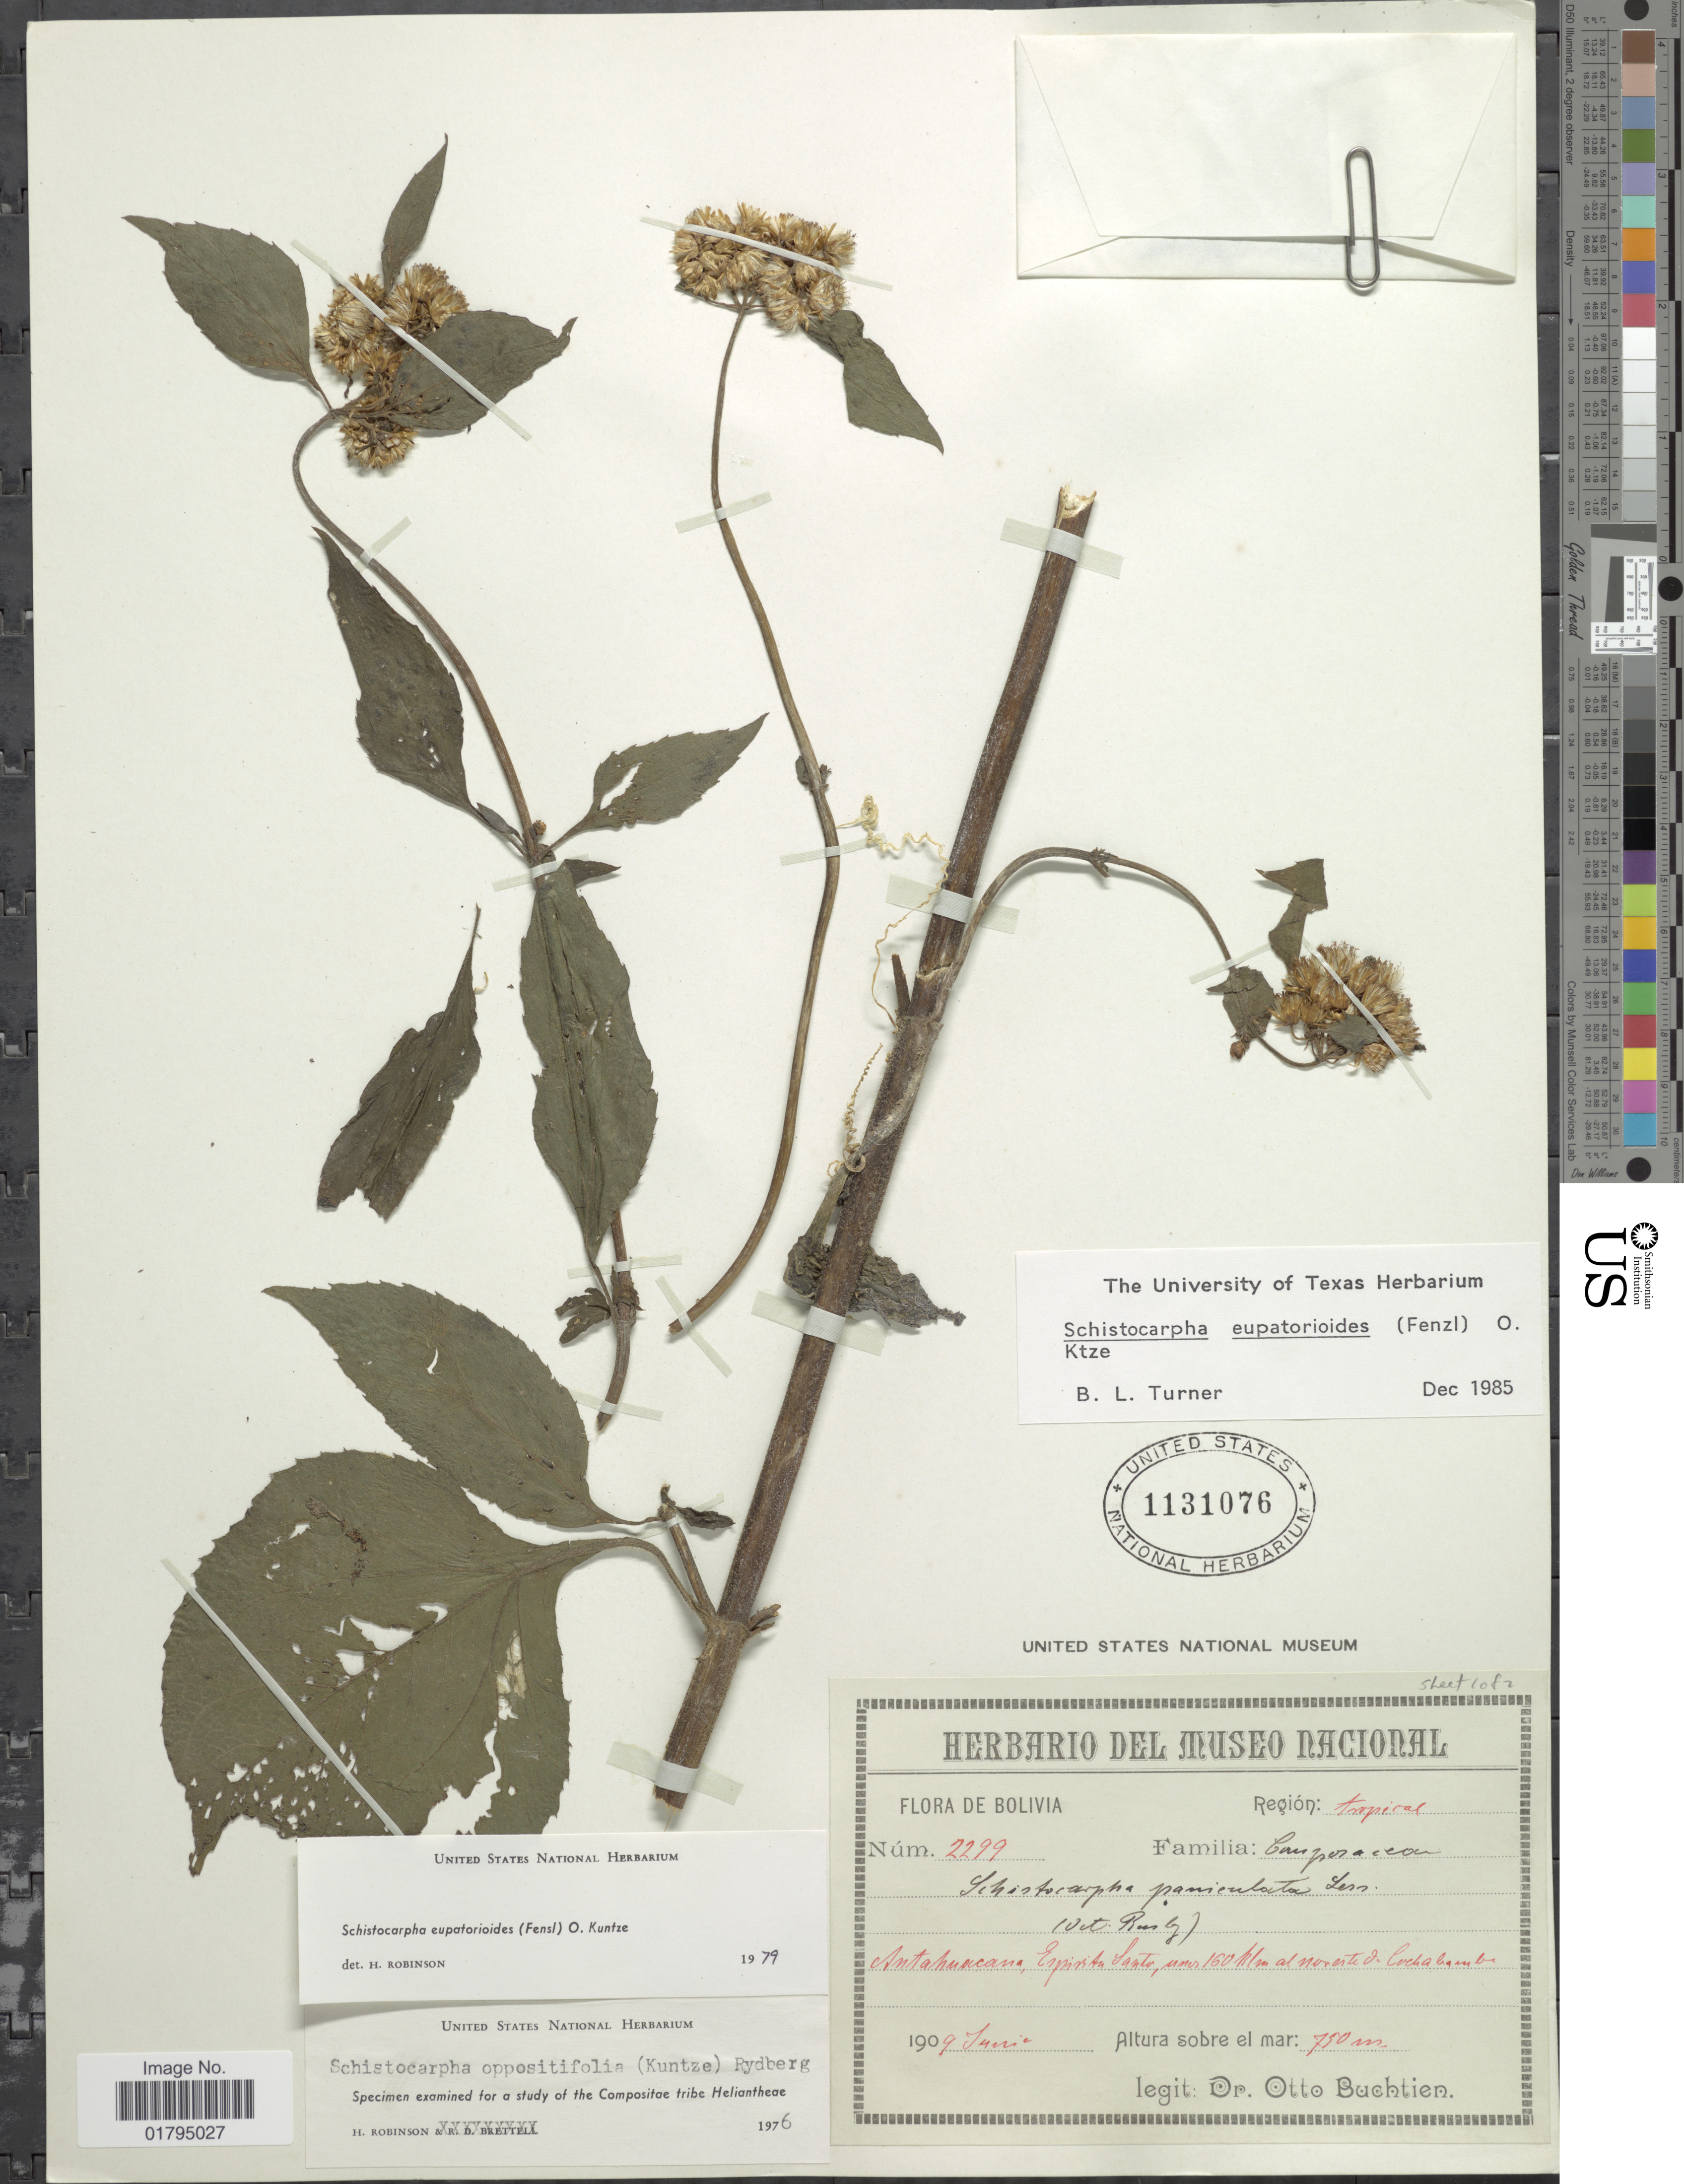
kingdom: Plantae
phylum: Tracheophyta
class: Magnoliopsida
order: Asterales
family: Asteraceae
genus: Schistocarpha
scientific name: Schistocarpha eupatorioides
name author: (Fenzl) Kuntze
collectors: O. Buchtien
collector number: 299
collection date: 1909-06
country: Bolivia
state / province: Cochabamba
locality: Antahuacana Espirito Santo, umes 160 kms al noreste de Cochabamba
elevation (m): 750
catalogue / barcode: US 1131076